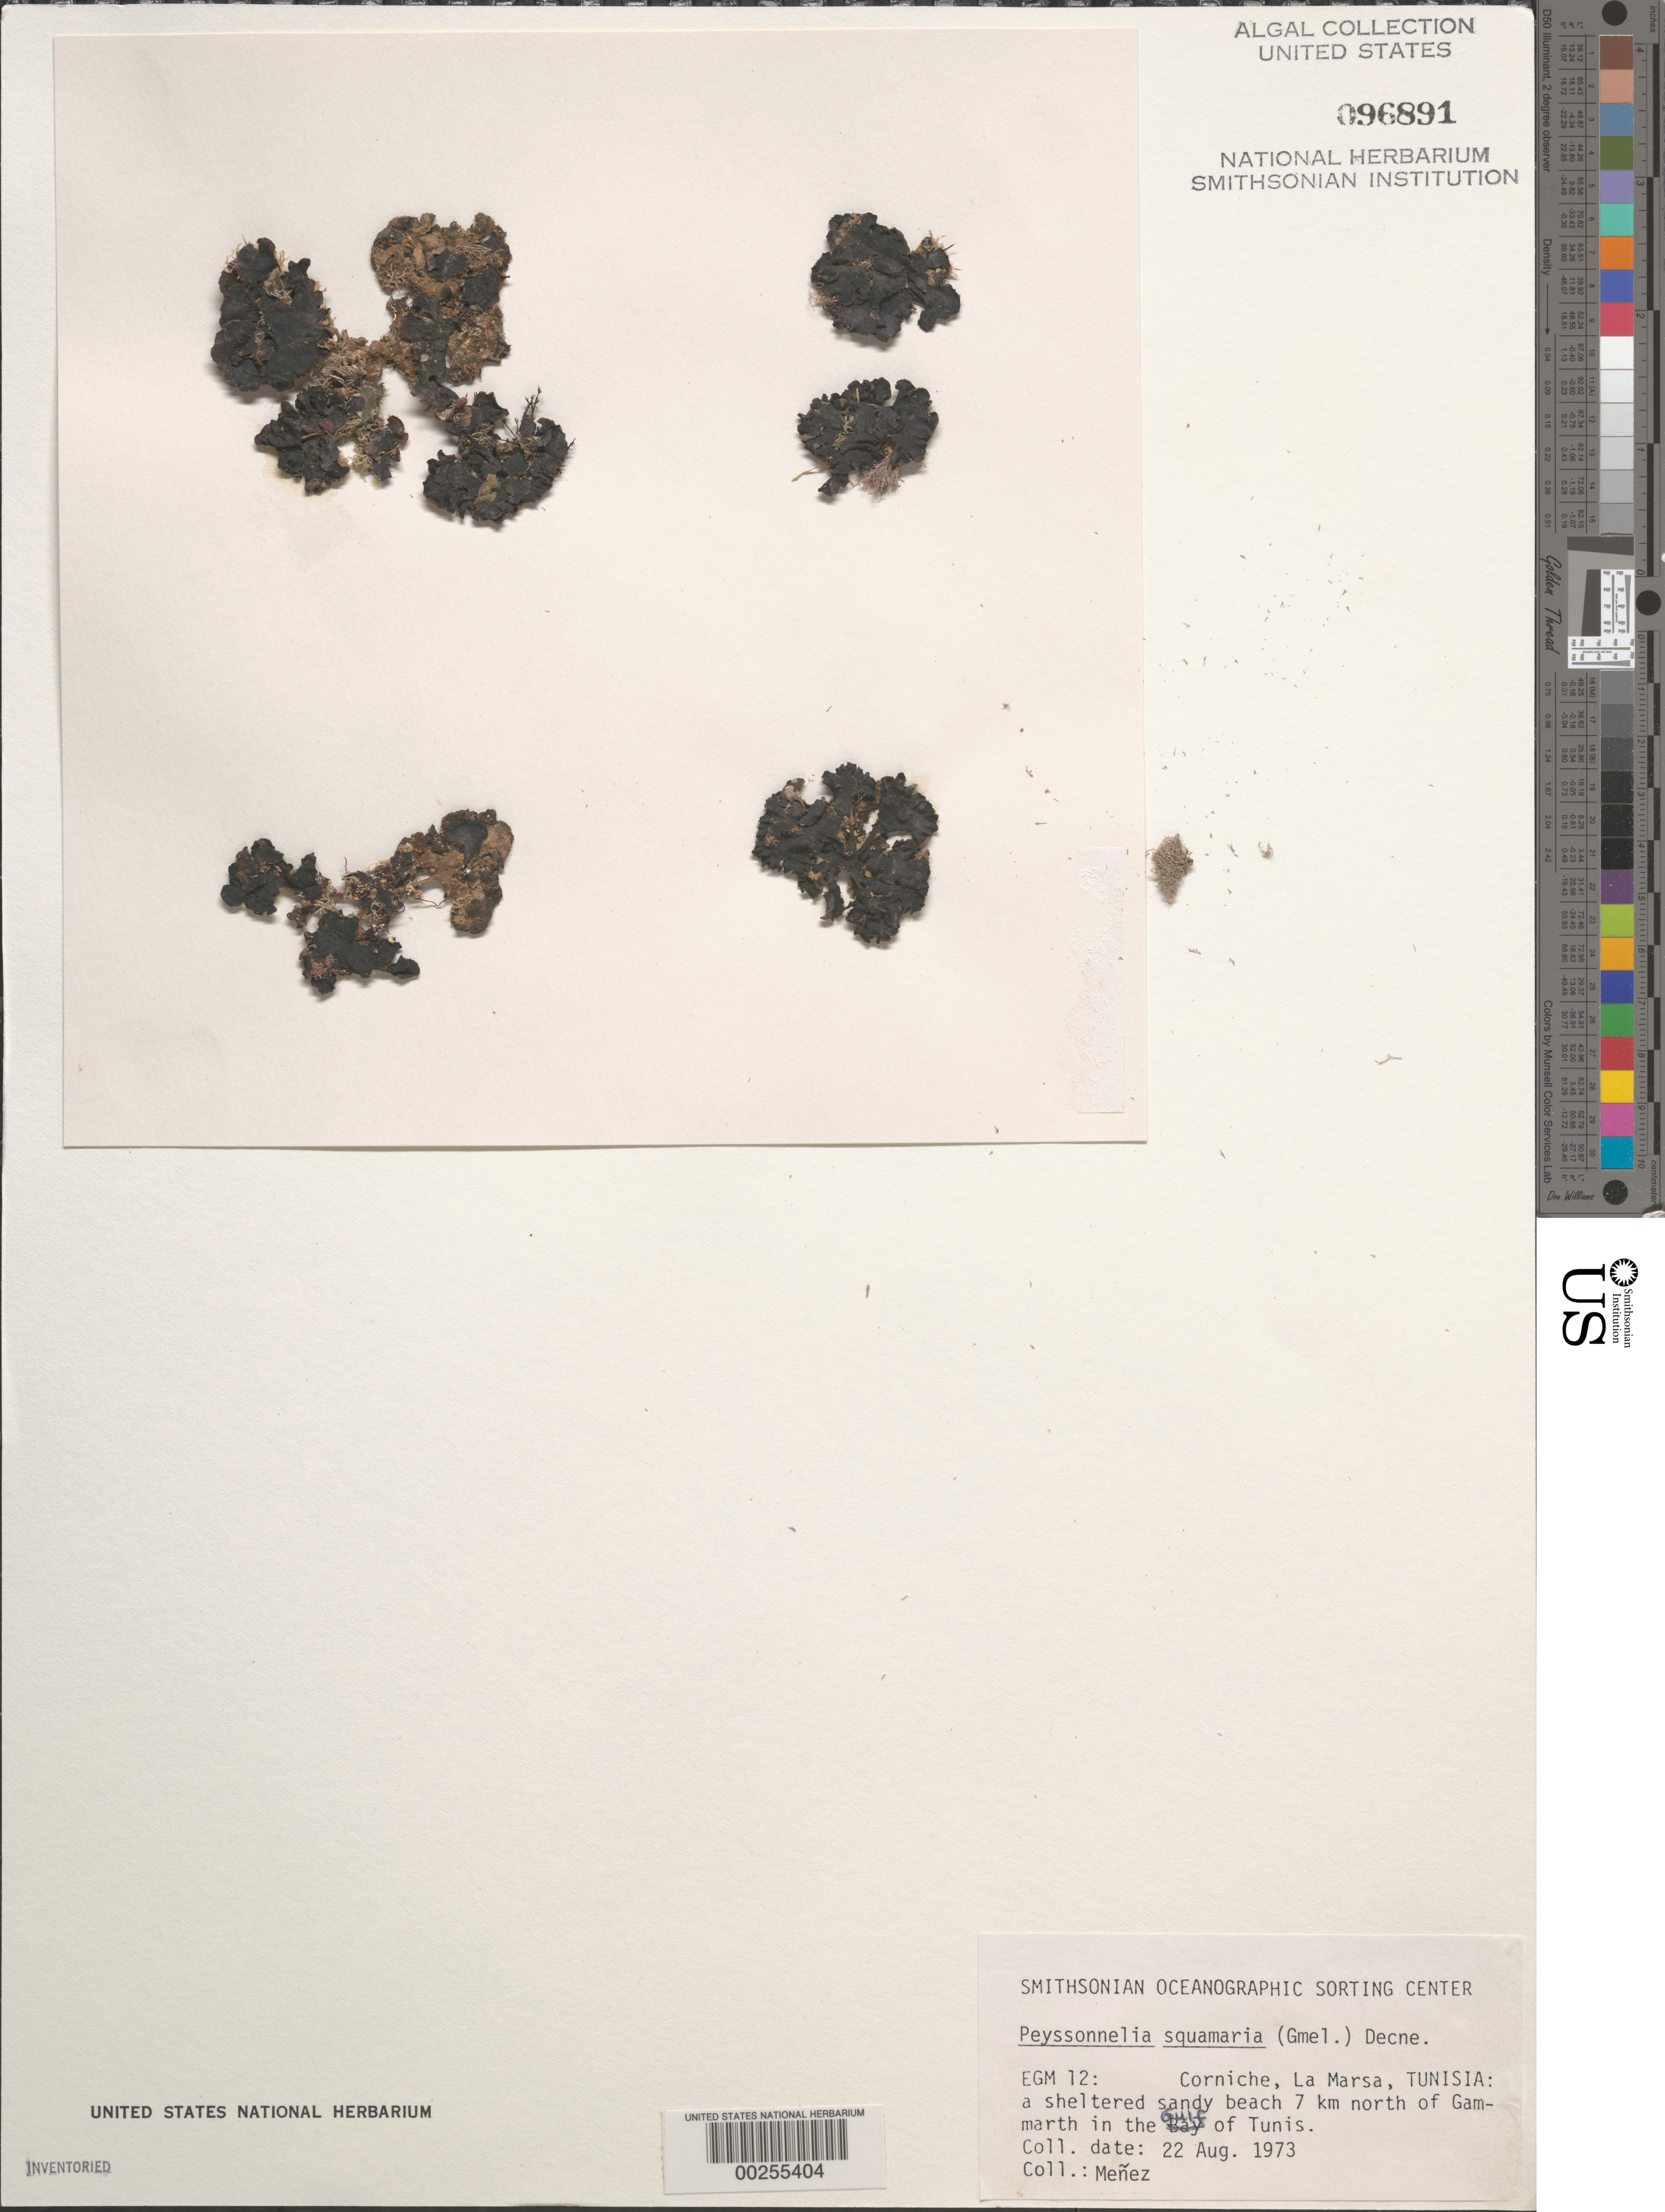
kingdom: Plantae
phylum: Rhodophyta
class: Florideophyceae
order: Peyssonneliales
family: Peyssonneliaceae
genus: Peyssonnelia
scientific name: Peyssonnelia squamaria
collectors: Meñez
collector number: EGM 12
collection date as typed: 22 Aug 1973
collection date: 1973-08-22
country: Tunisia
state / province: Tunis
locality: Corniche, la marsa, seven km north of gammarth, gulf of tunis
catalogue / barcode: US 96891